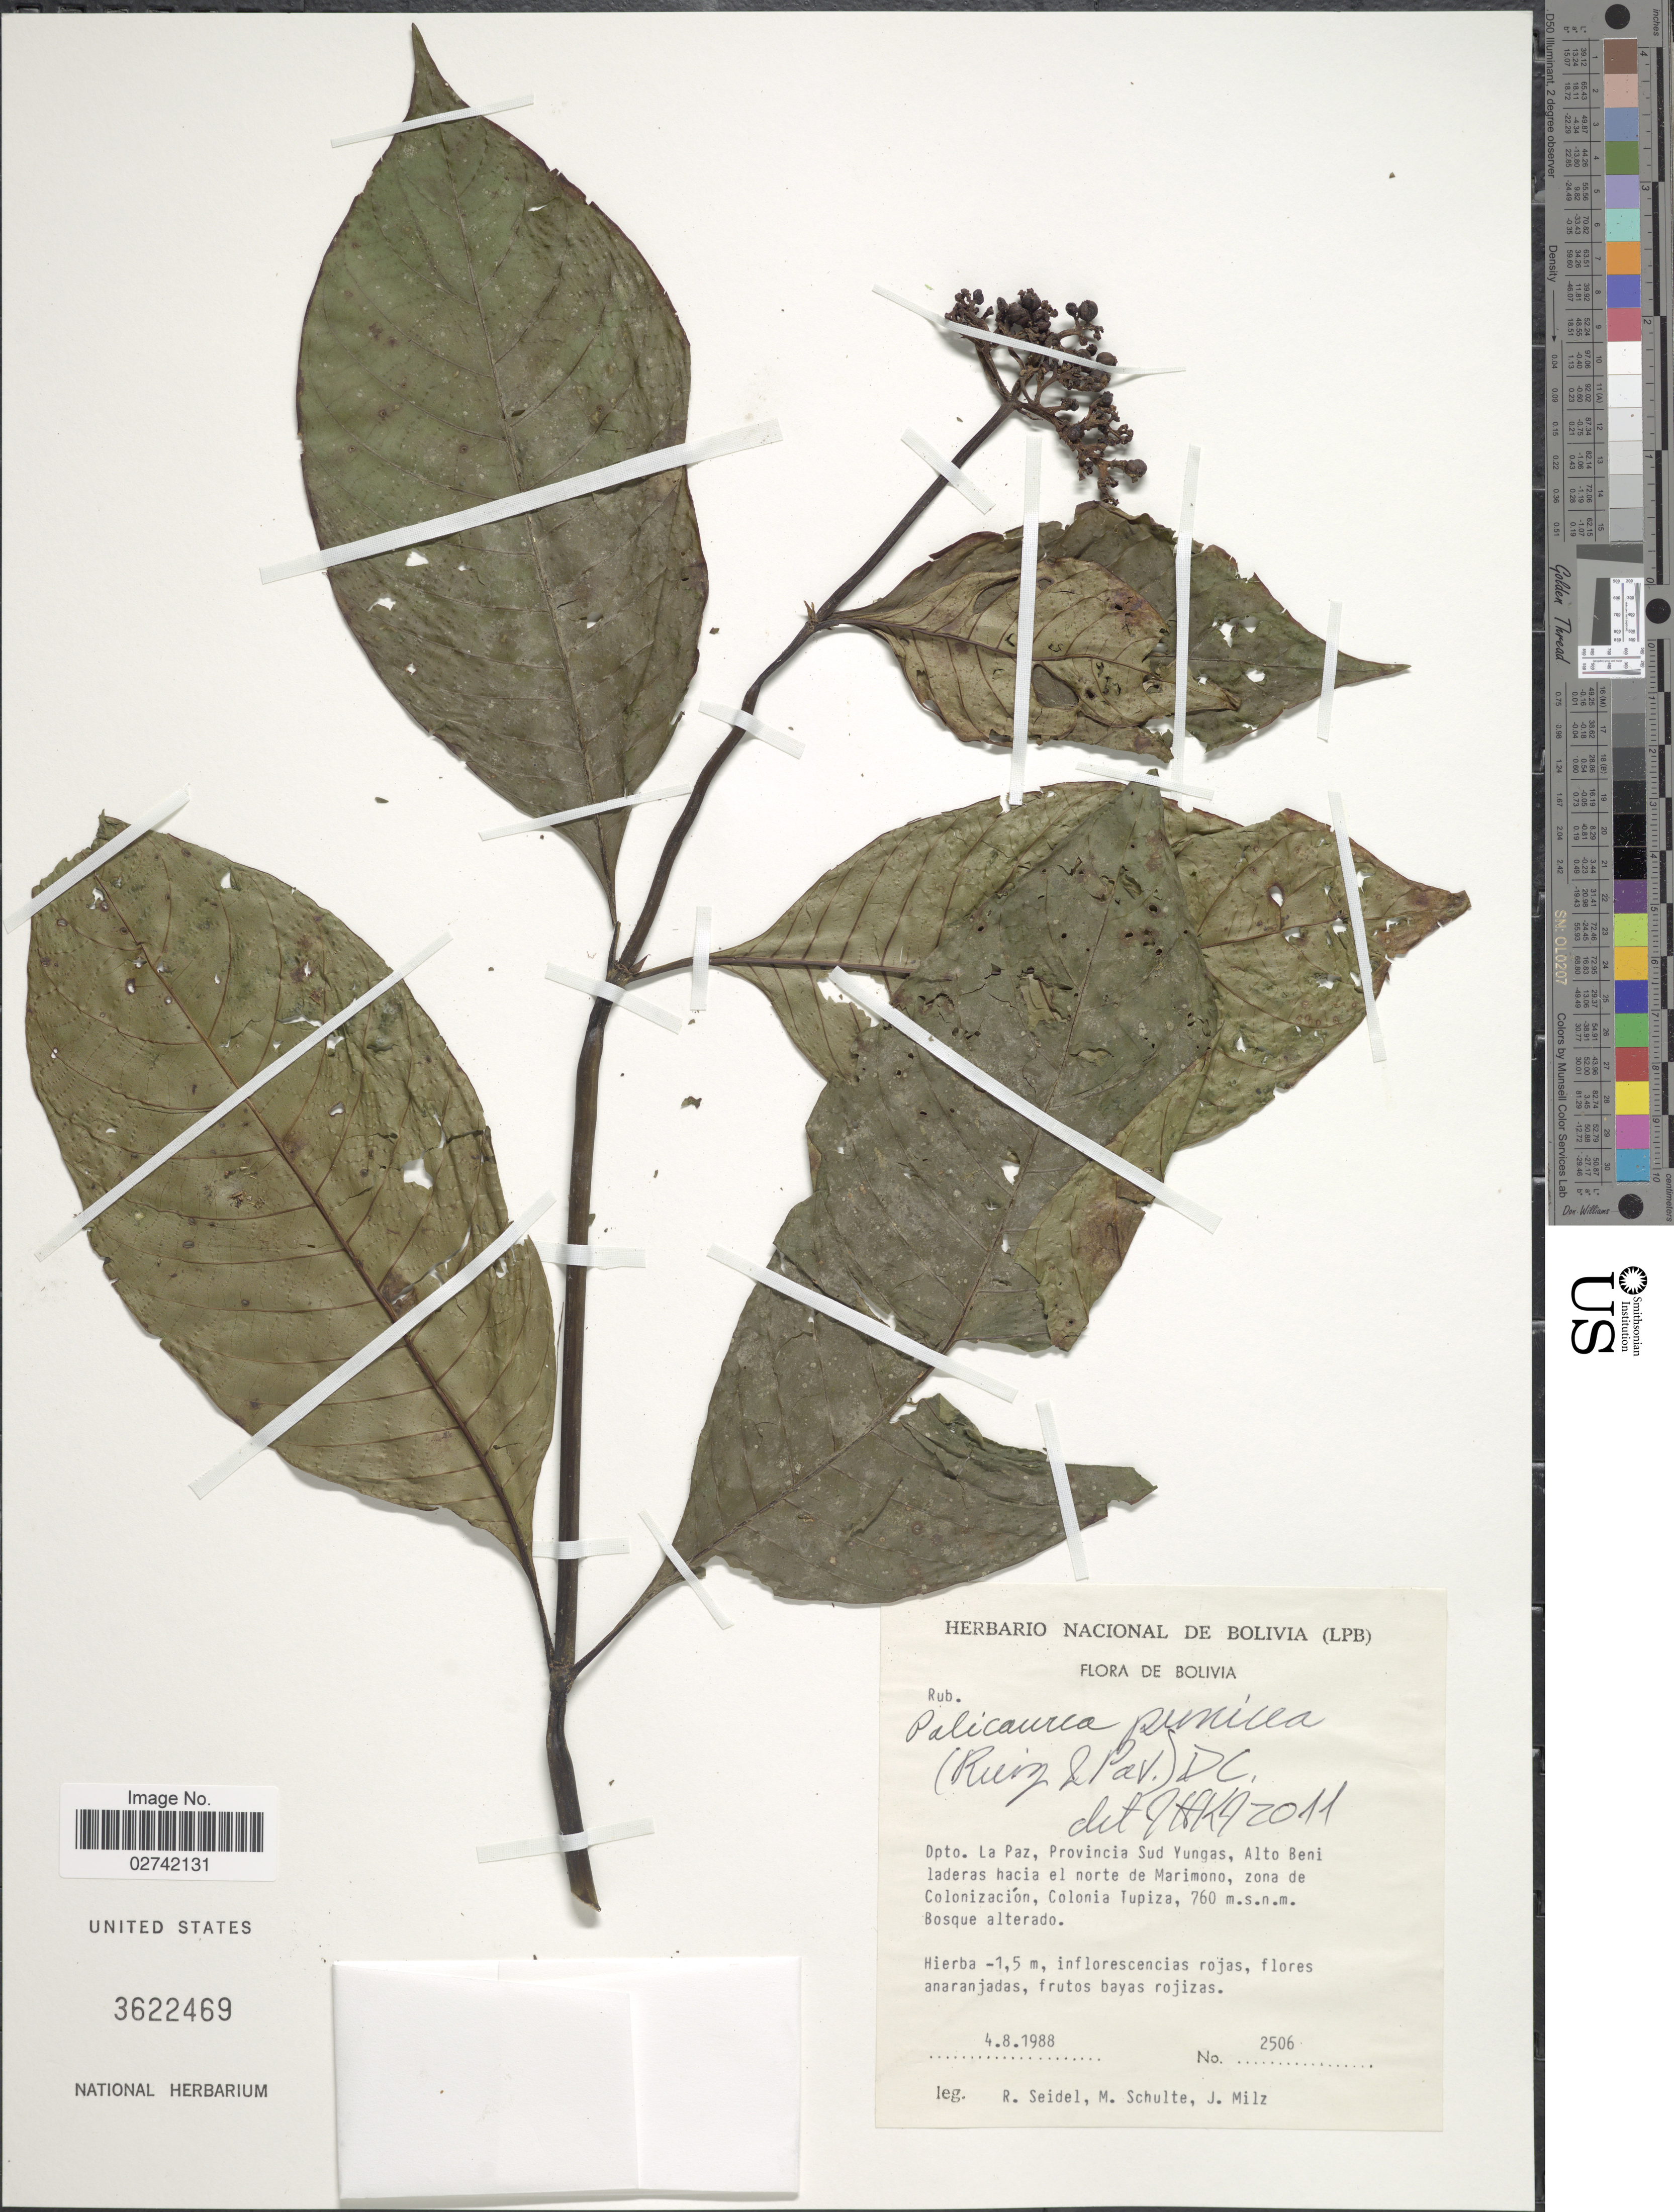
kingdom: Plantae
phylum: Tracheophyta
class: Magnoliopsida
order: Gentianales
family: Rubiaceae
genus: Palicourea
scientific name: Palicourea punicea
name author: (Ruiz & Pav.) DC.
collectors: R. Seidel, M. Schulte & J. Milz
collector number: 2506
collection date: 1988-08-04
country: Bolivia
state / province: La Paz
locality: Provincia Sud Yungas, Alto Beni, laderas hacia el norte de Marimono, zona de Colonizacion, Colonia Tupiza, Bosque alterado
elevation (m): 760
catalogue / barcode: US 3622469